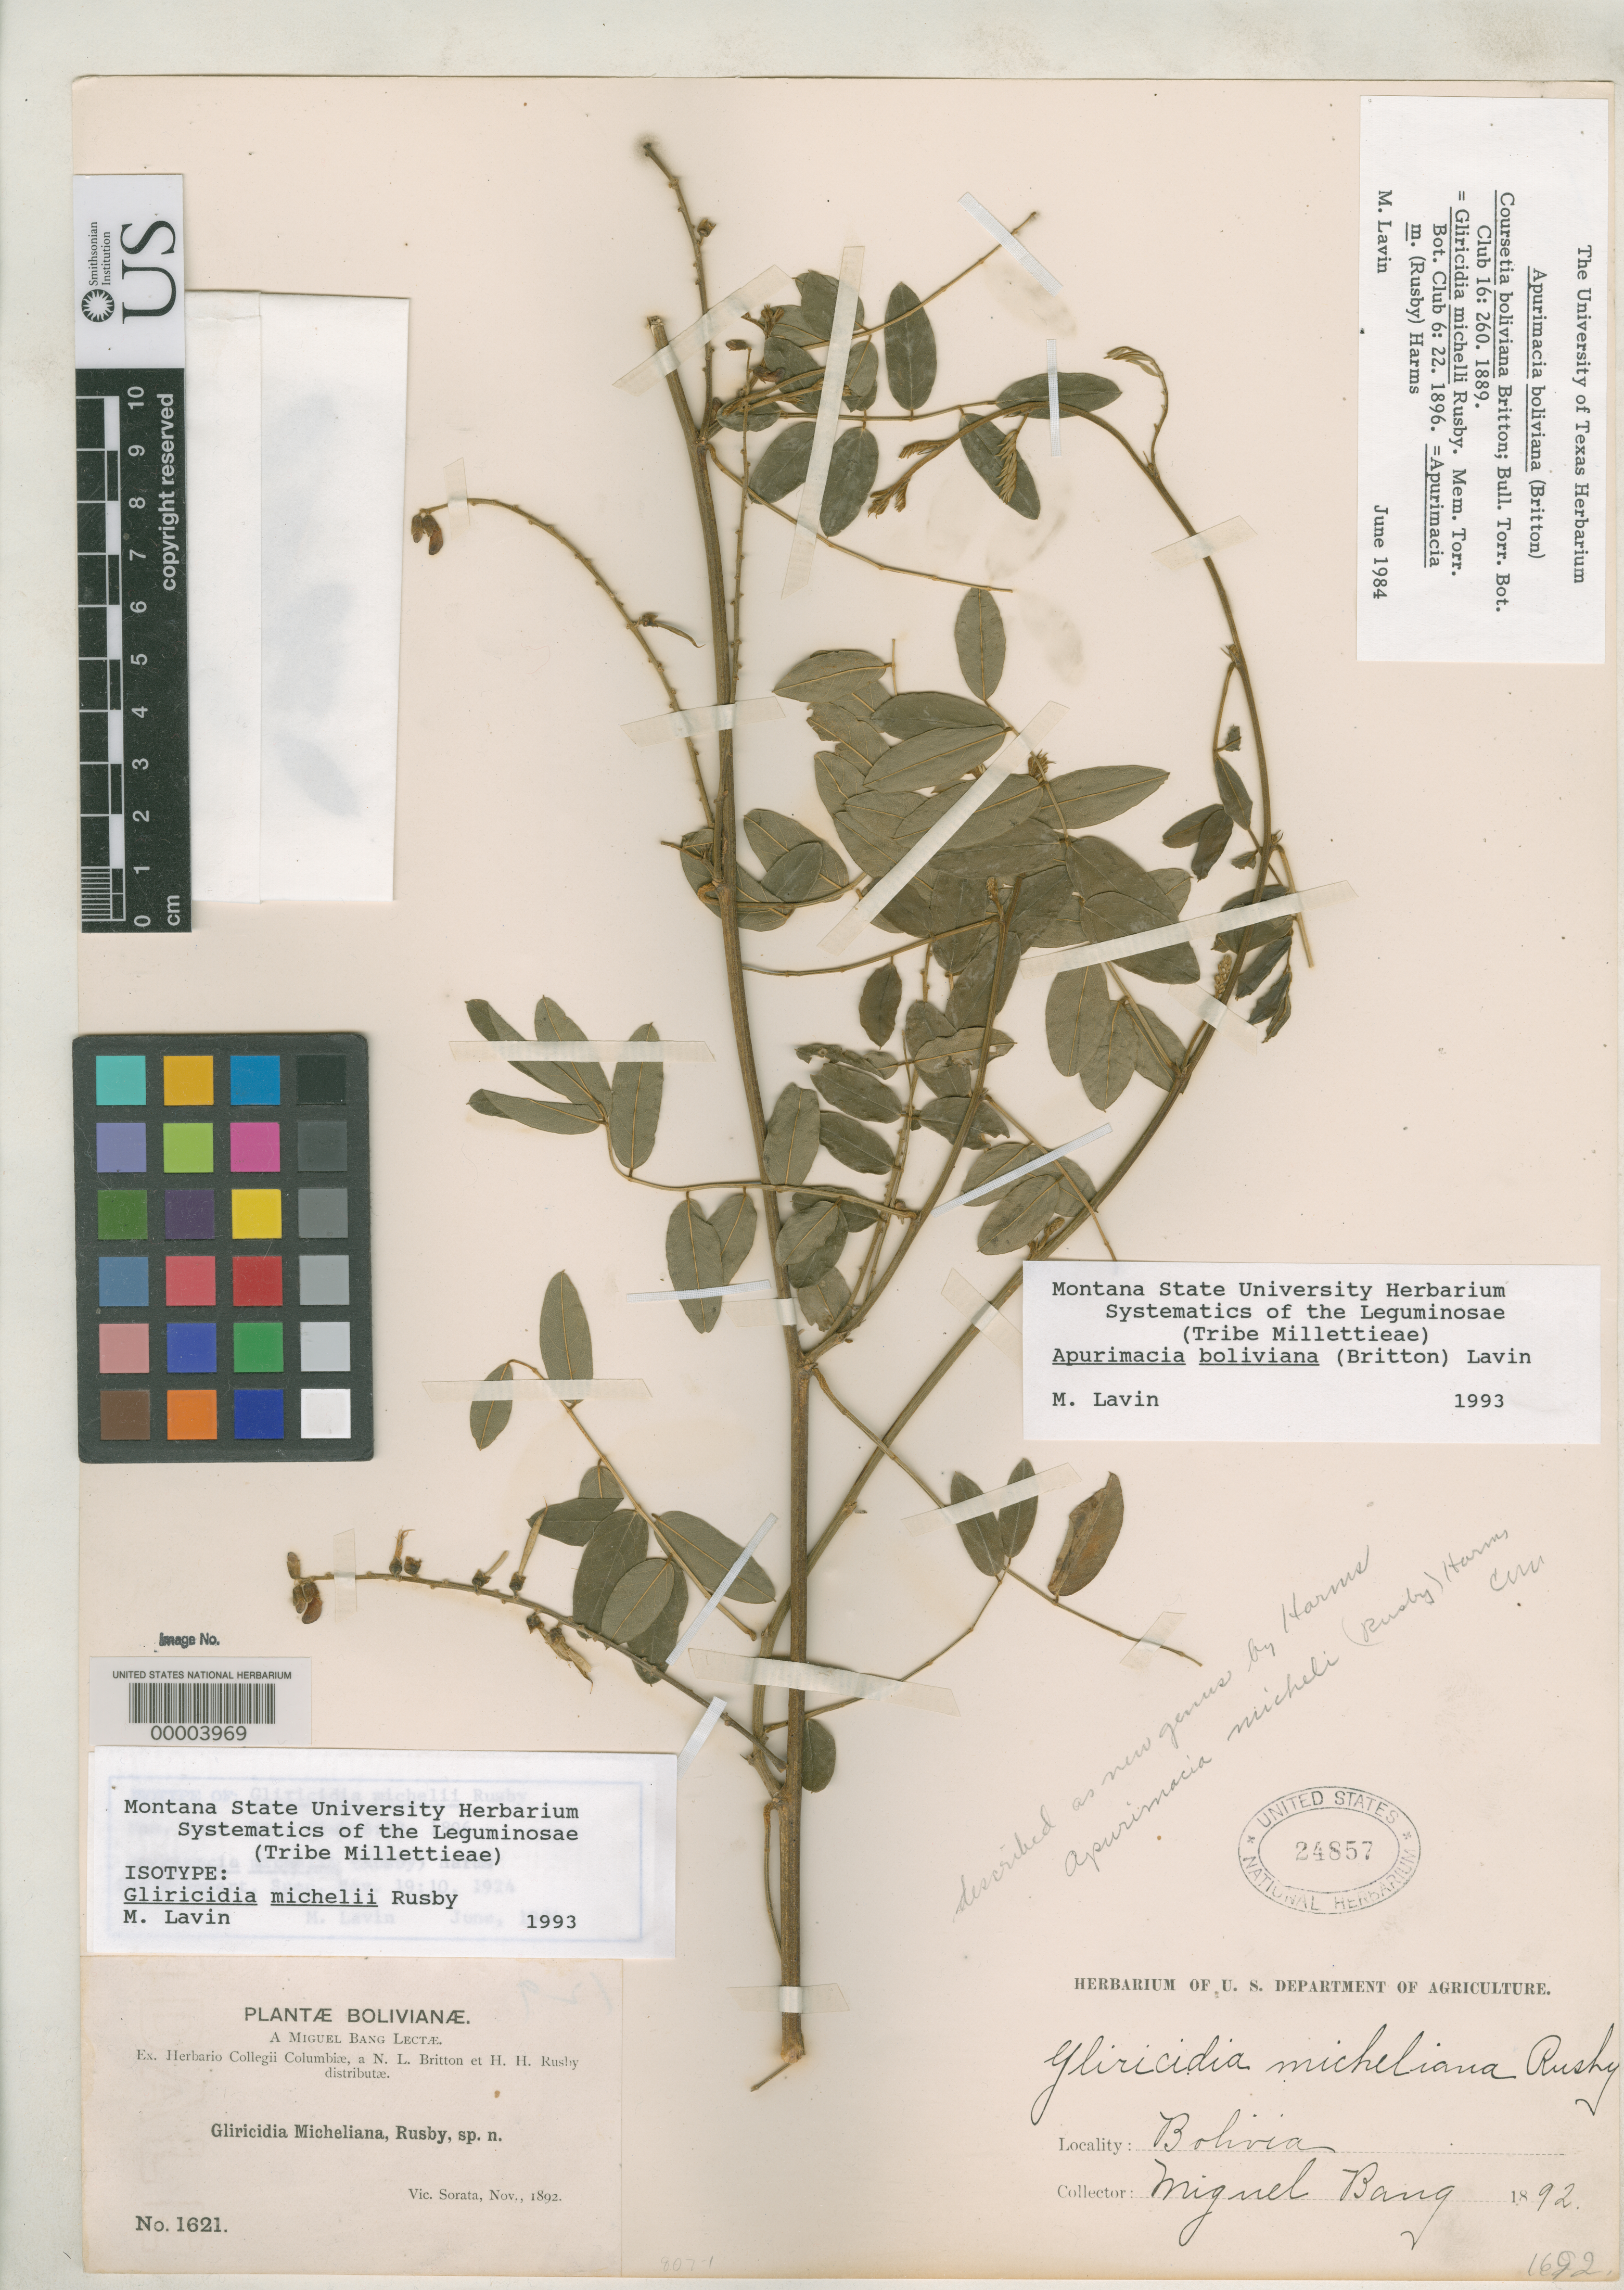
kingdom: Plantae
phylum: Tracheophyta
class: Magnoliopsida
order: Fabales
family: Fabaceae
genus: Gliricidia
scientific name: Gliricidia michelii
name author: Rusby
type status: Isotype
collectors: M. Bang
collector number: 1621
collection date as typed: Nov 1892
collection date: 1892-11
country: Bolivia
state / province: La Paz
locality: Near Sorata.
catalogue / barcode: US 24857